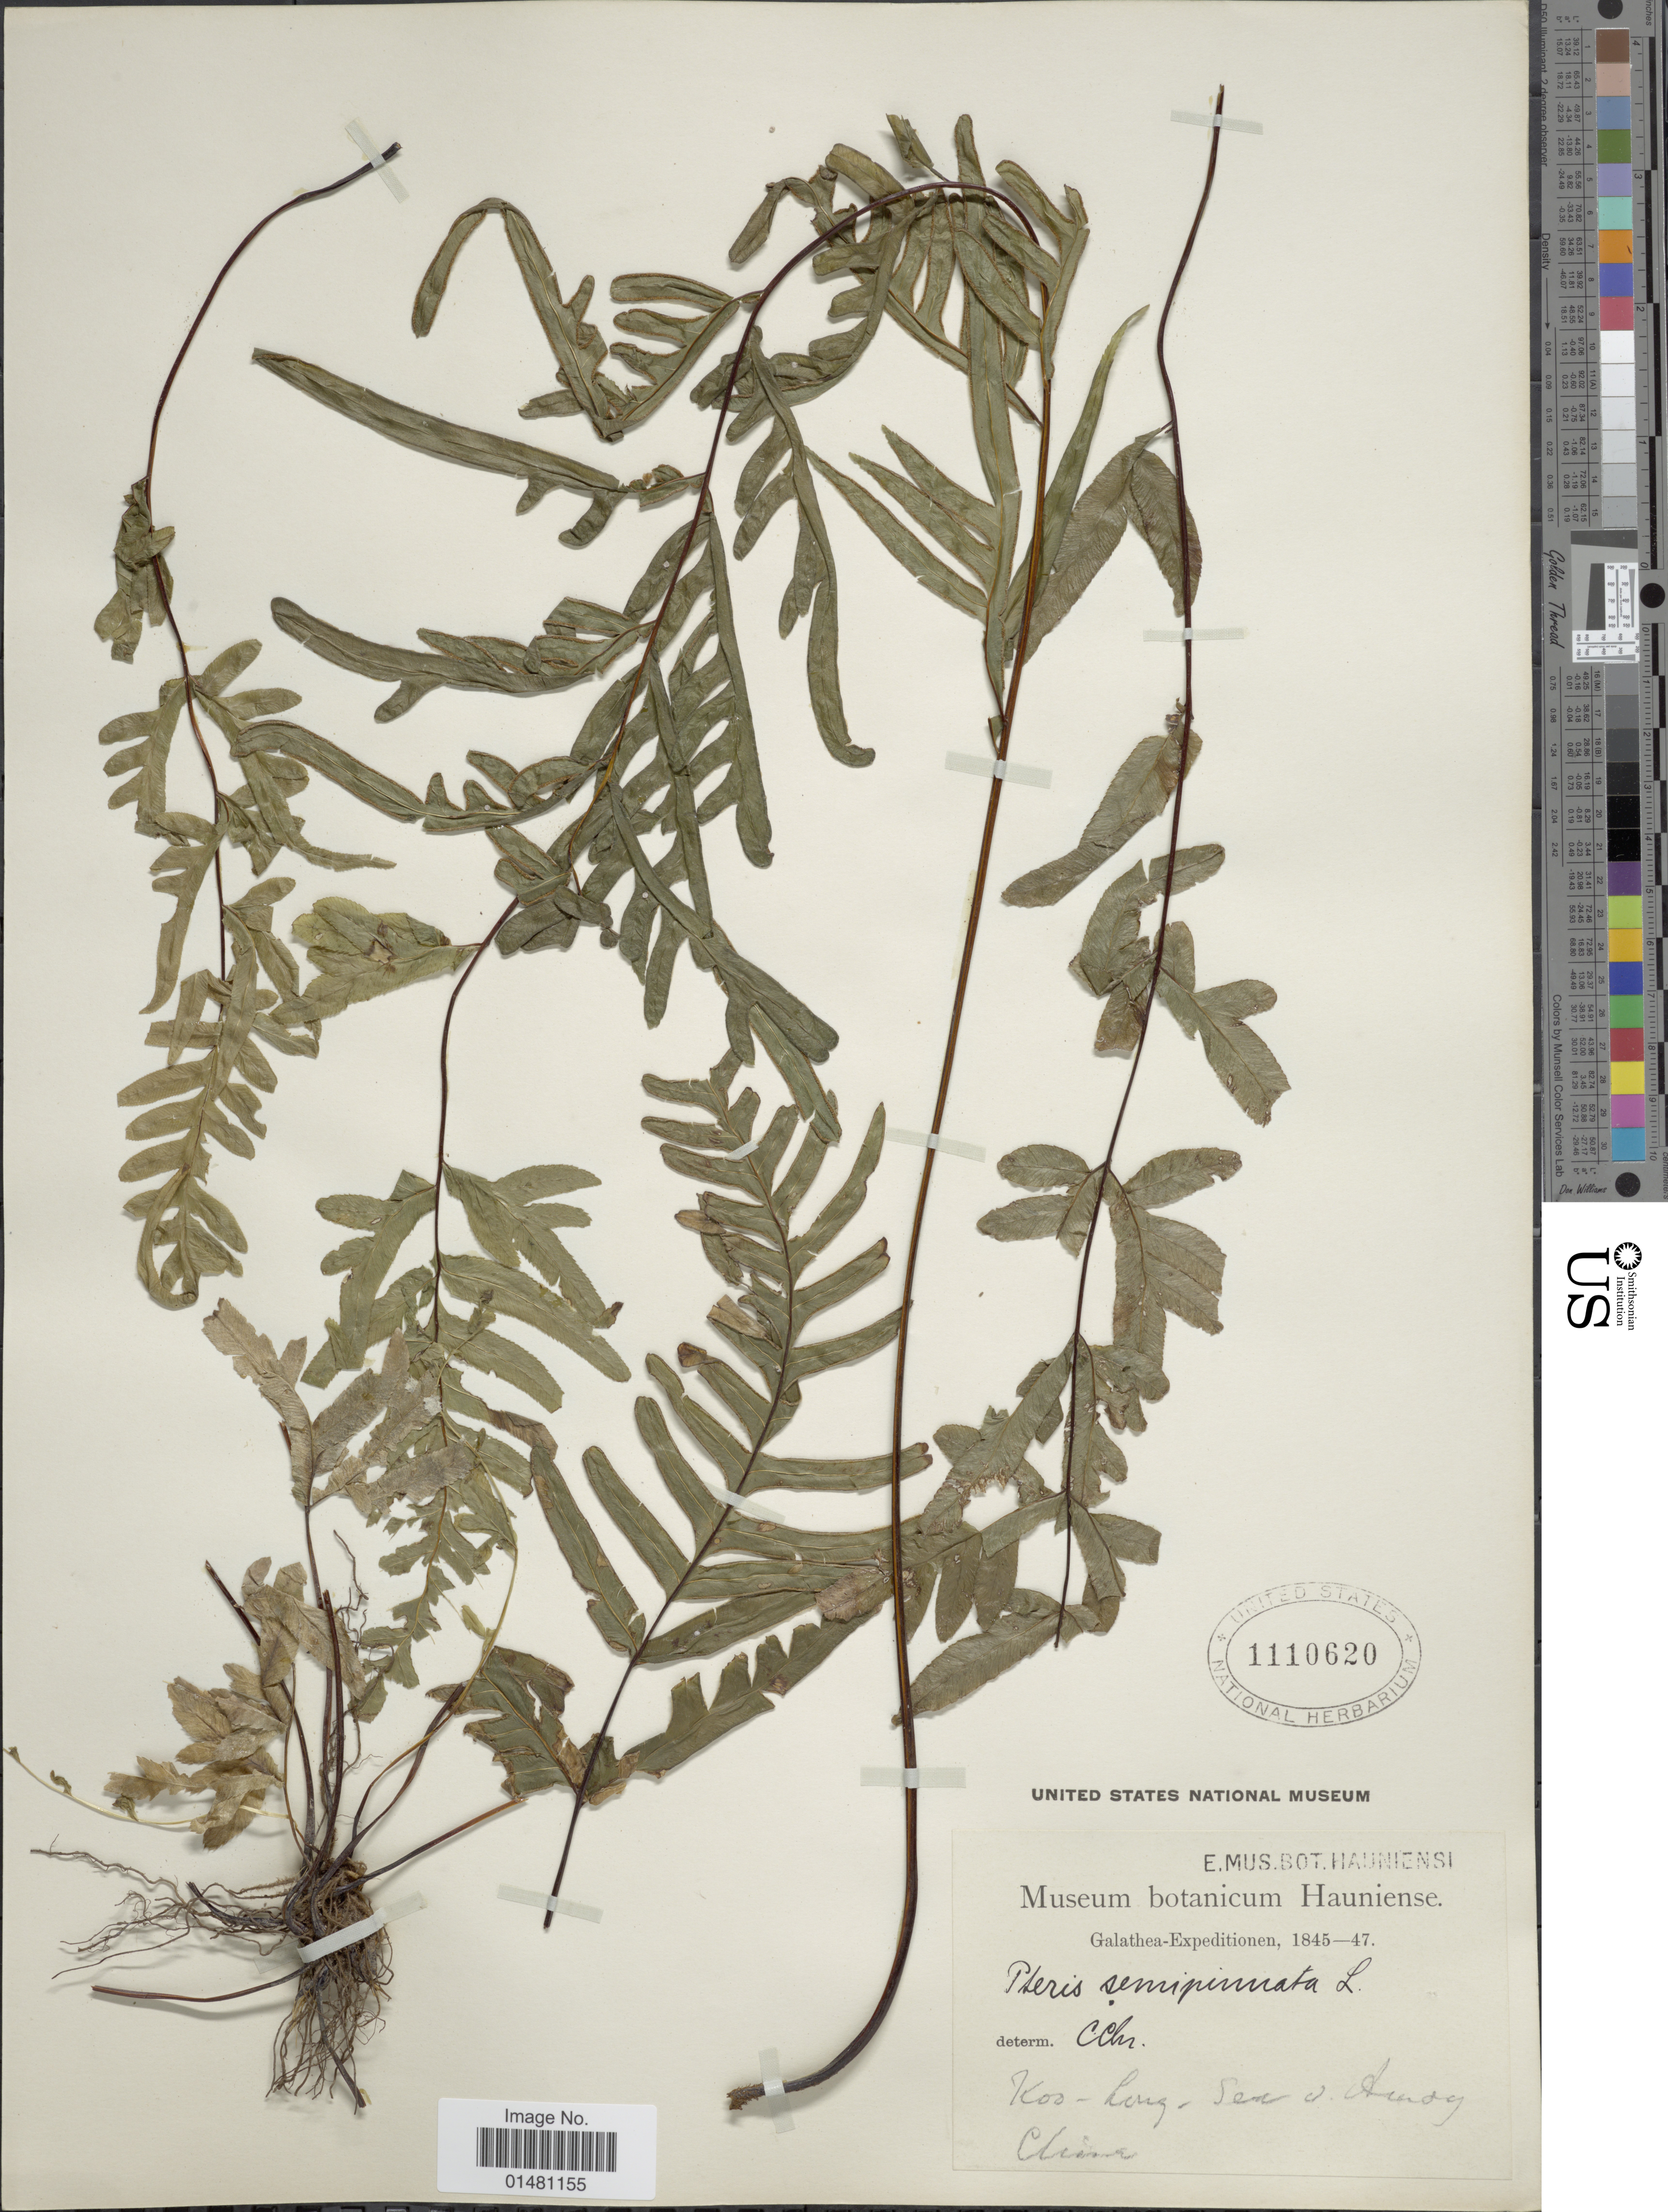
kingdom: Plantae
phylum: Tracheophyta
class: Polypodiopsida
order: Polypodiales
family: Pteridaceae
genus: Pteris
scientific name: Pteris semipinnata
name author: L.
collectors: Galathea Expedition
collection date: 1845/1847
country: China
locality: Koo-Long-Ser d. Aundy [interpreted]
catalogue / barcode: US 1110620